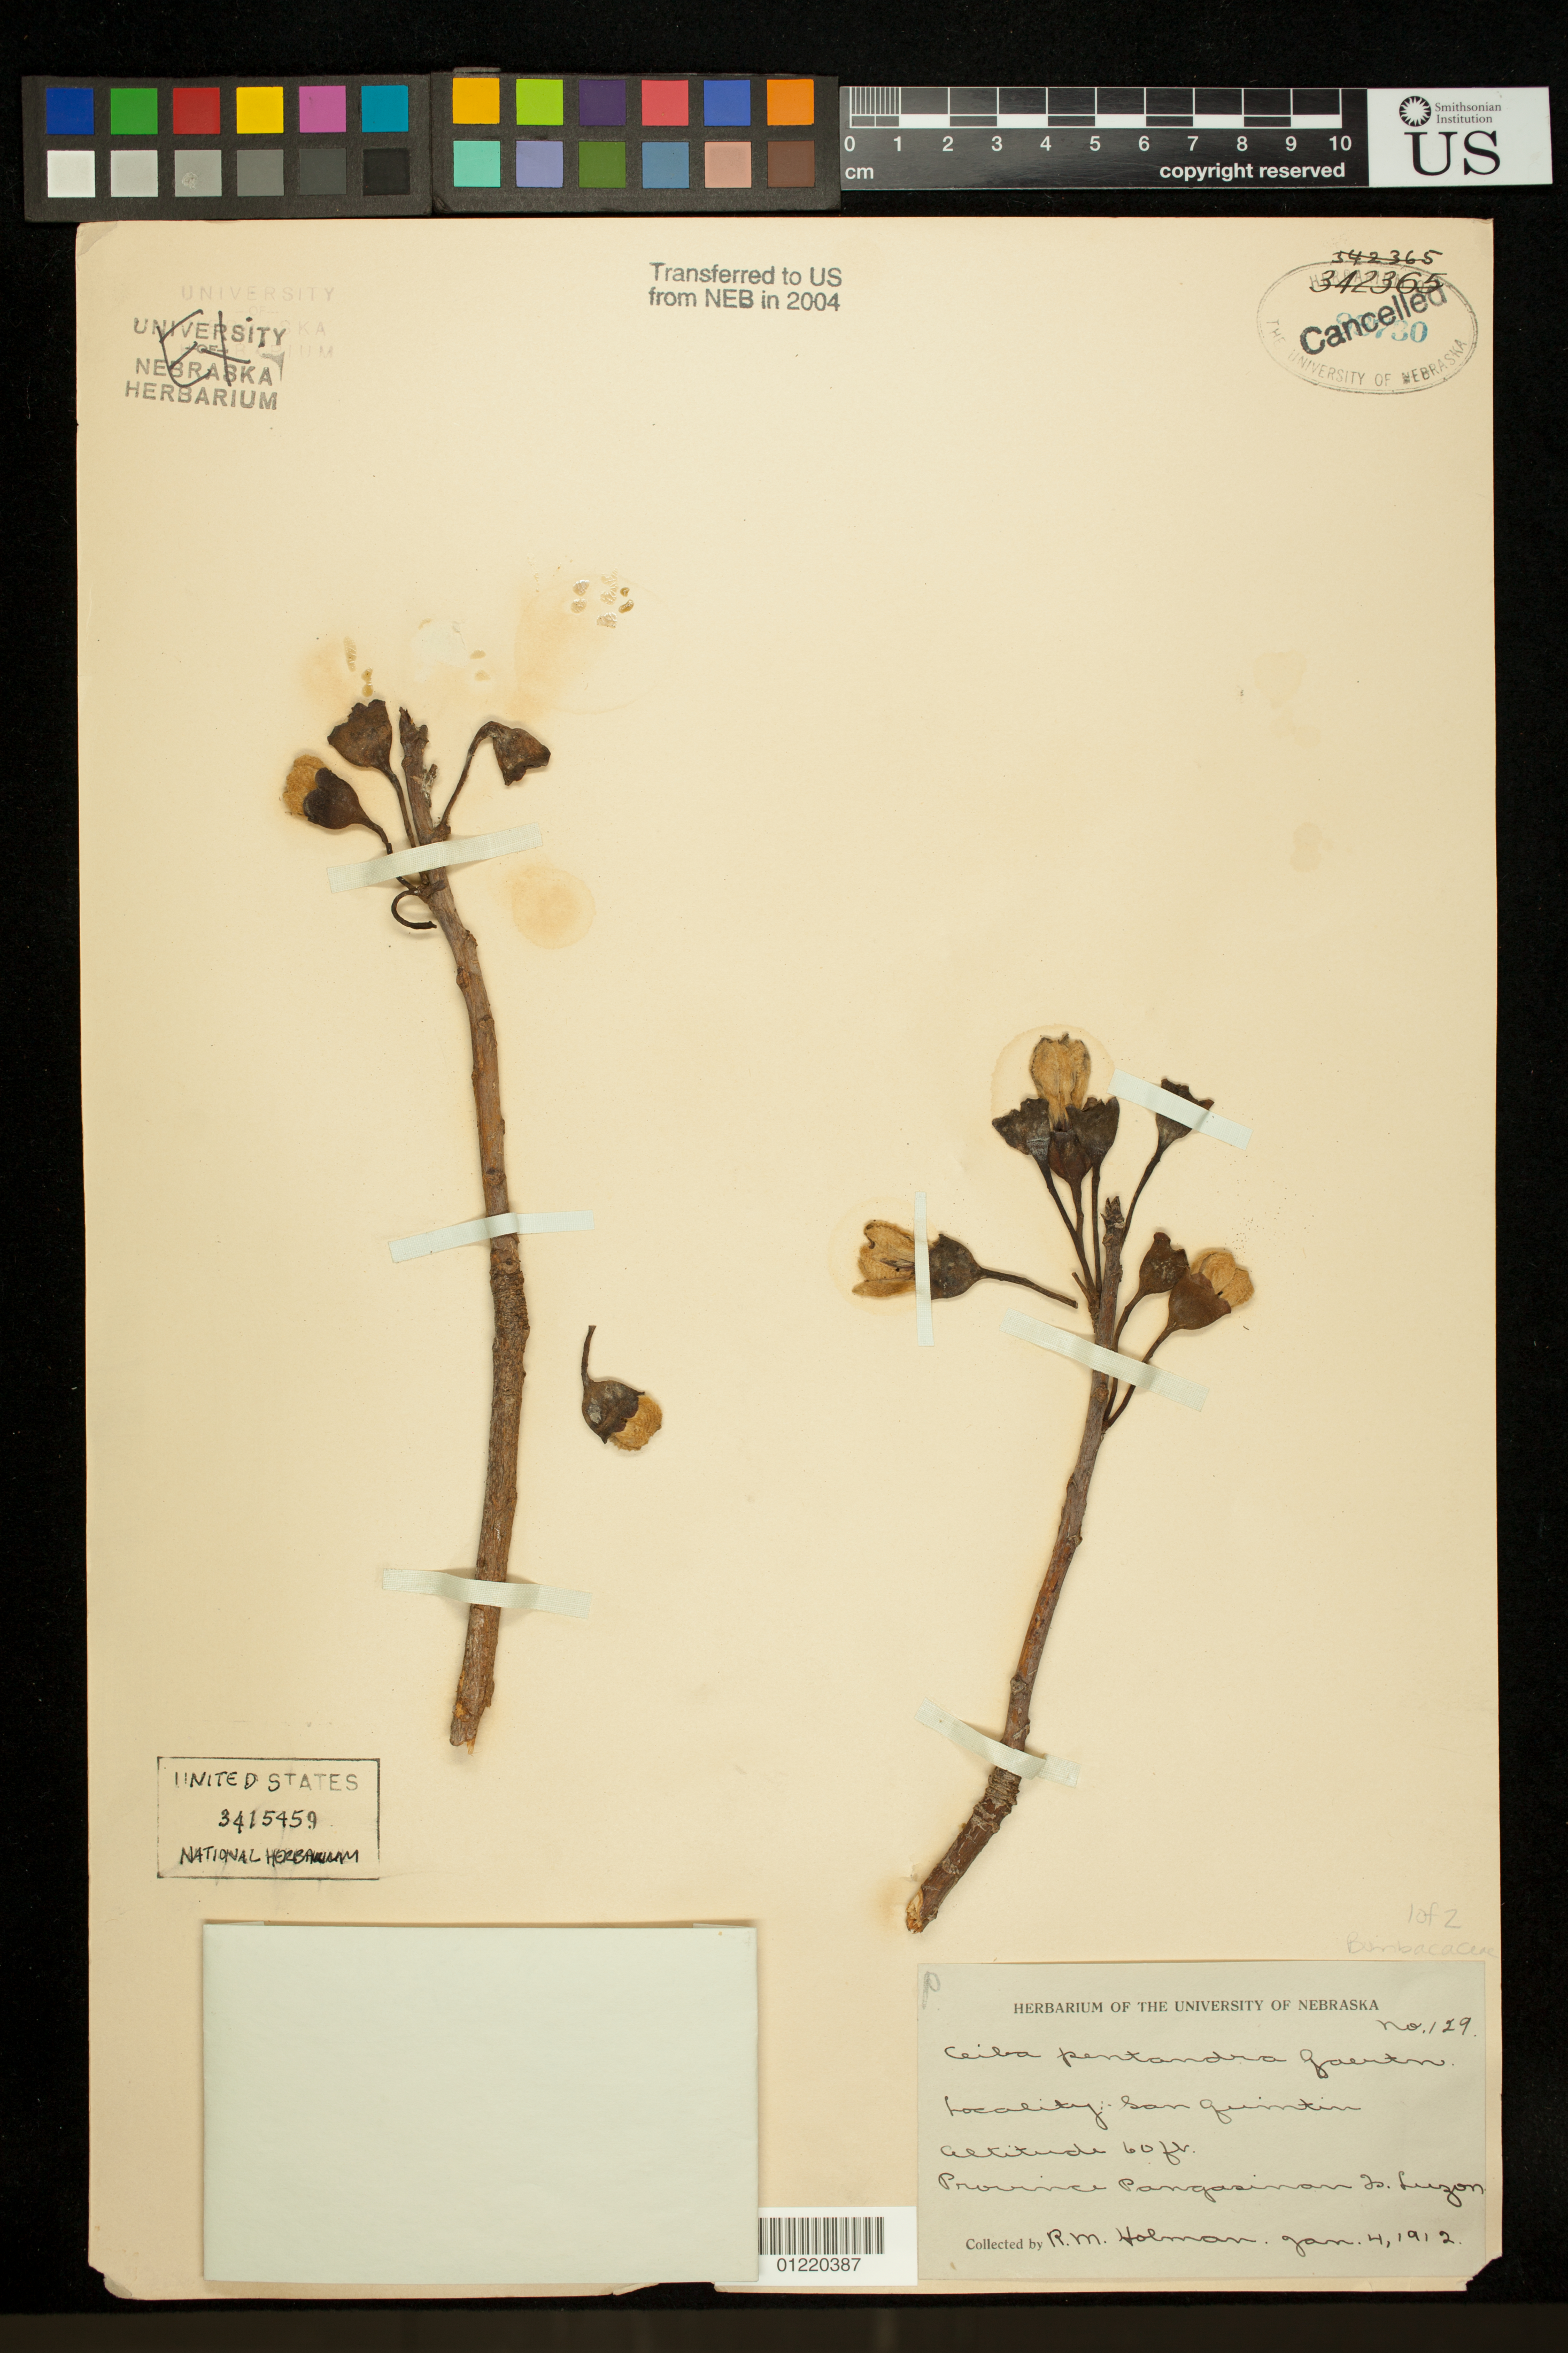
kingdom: Plantae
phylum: Tracheophyta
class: Magnoliopsida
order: Malvales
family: Malvaceae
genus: Ceiba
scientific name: Ceiba pentandra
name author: (L.) Gaertn.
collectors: R. Holman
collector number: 129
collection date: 1912-01-04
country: Philippines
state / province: Ilocos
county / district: Pangasinan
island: Luzon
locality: Province Pangasinan, Island Luzon. San Quintin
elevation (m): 18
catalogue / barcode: US 3415459